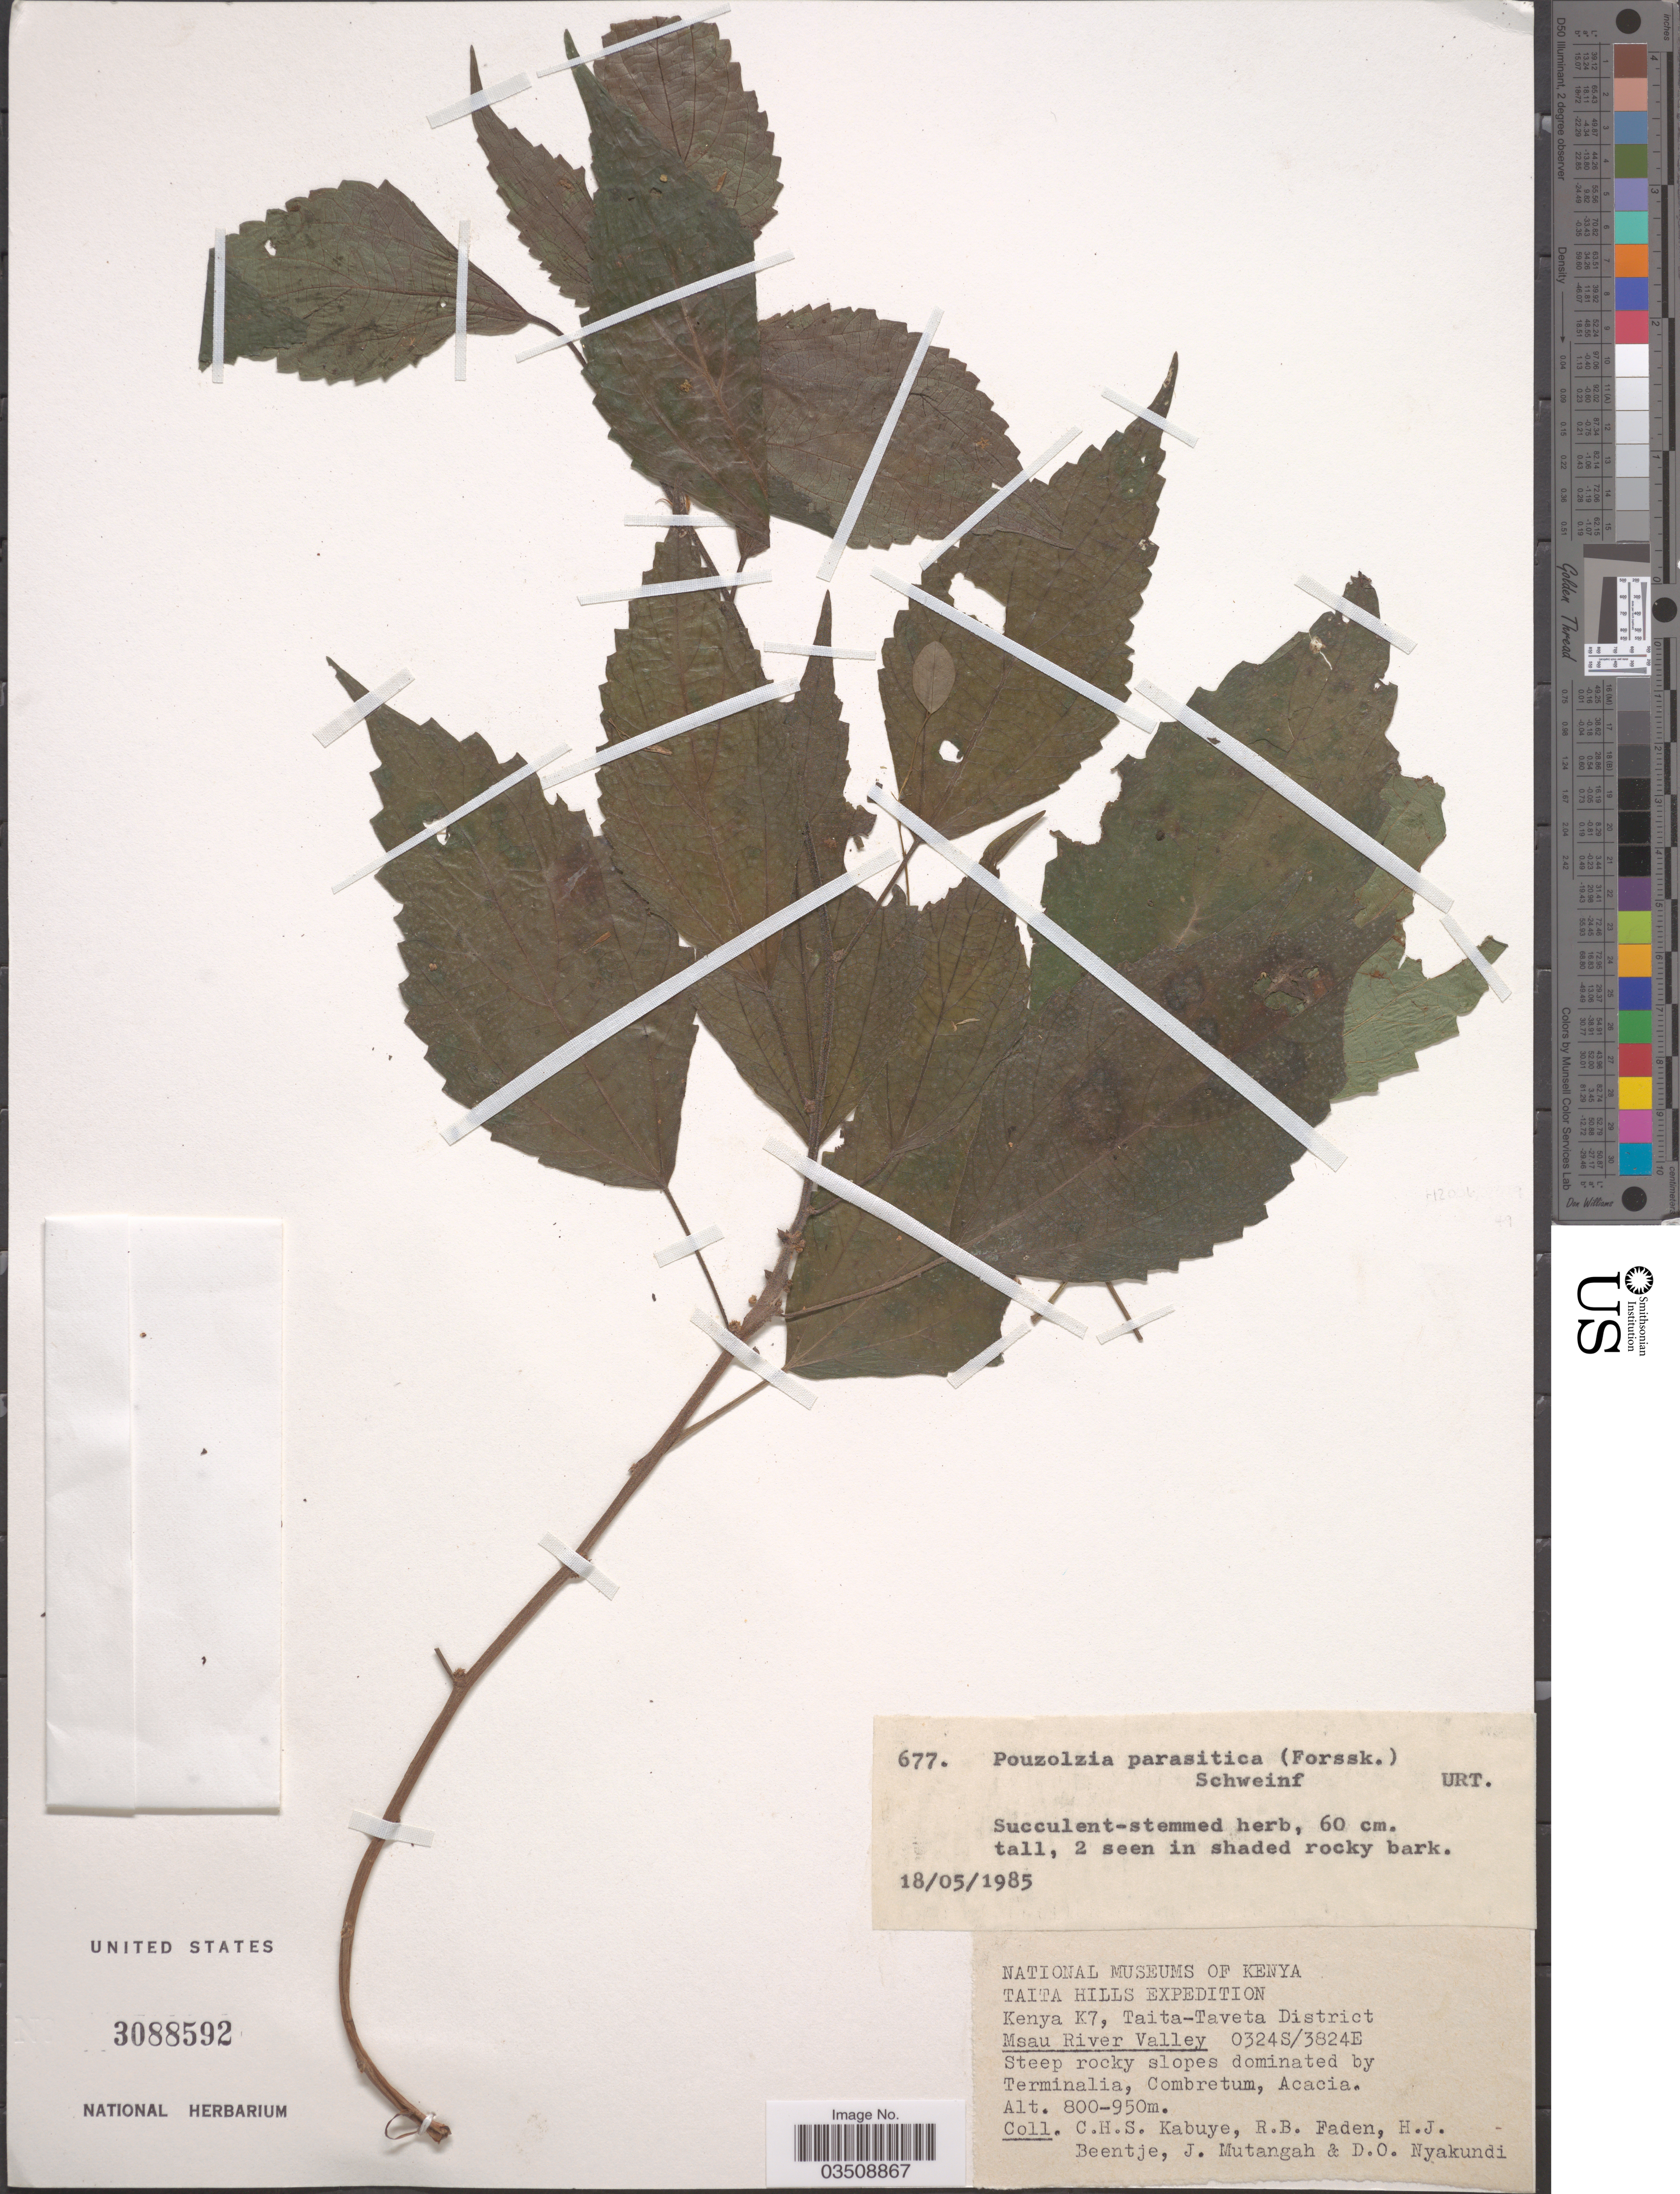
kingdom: Plantae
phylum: Tracheophyta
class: Magnoliopsida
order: Rosales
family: Urticaceae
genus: Pouzolzia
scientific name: Pouzolzia parasitica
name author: (Forssk.) Schweinf.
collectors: C. Kabuye, R. B. Faden, H. J. Beentje, J. Mutangah & D. Nyakundi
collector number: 677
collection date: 1985-05-18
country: Kenya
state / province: Taita Taveta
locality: Taita Hills. Kenya K7, Taita-Taveta District. Msau River Valley.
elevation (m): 800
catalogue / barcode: US 3088592